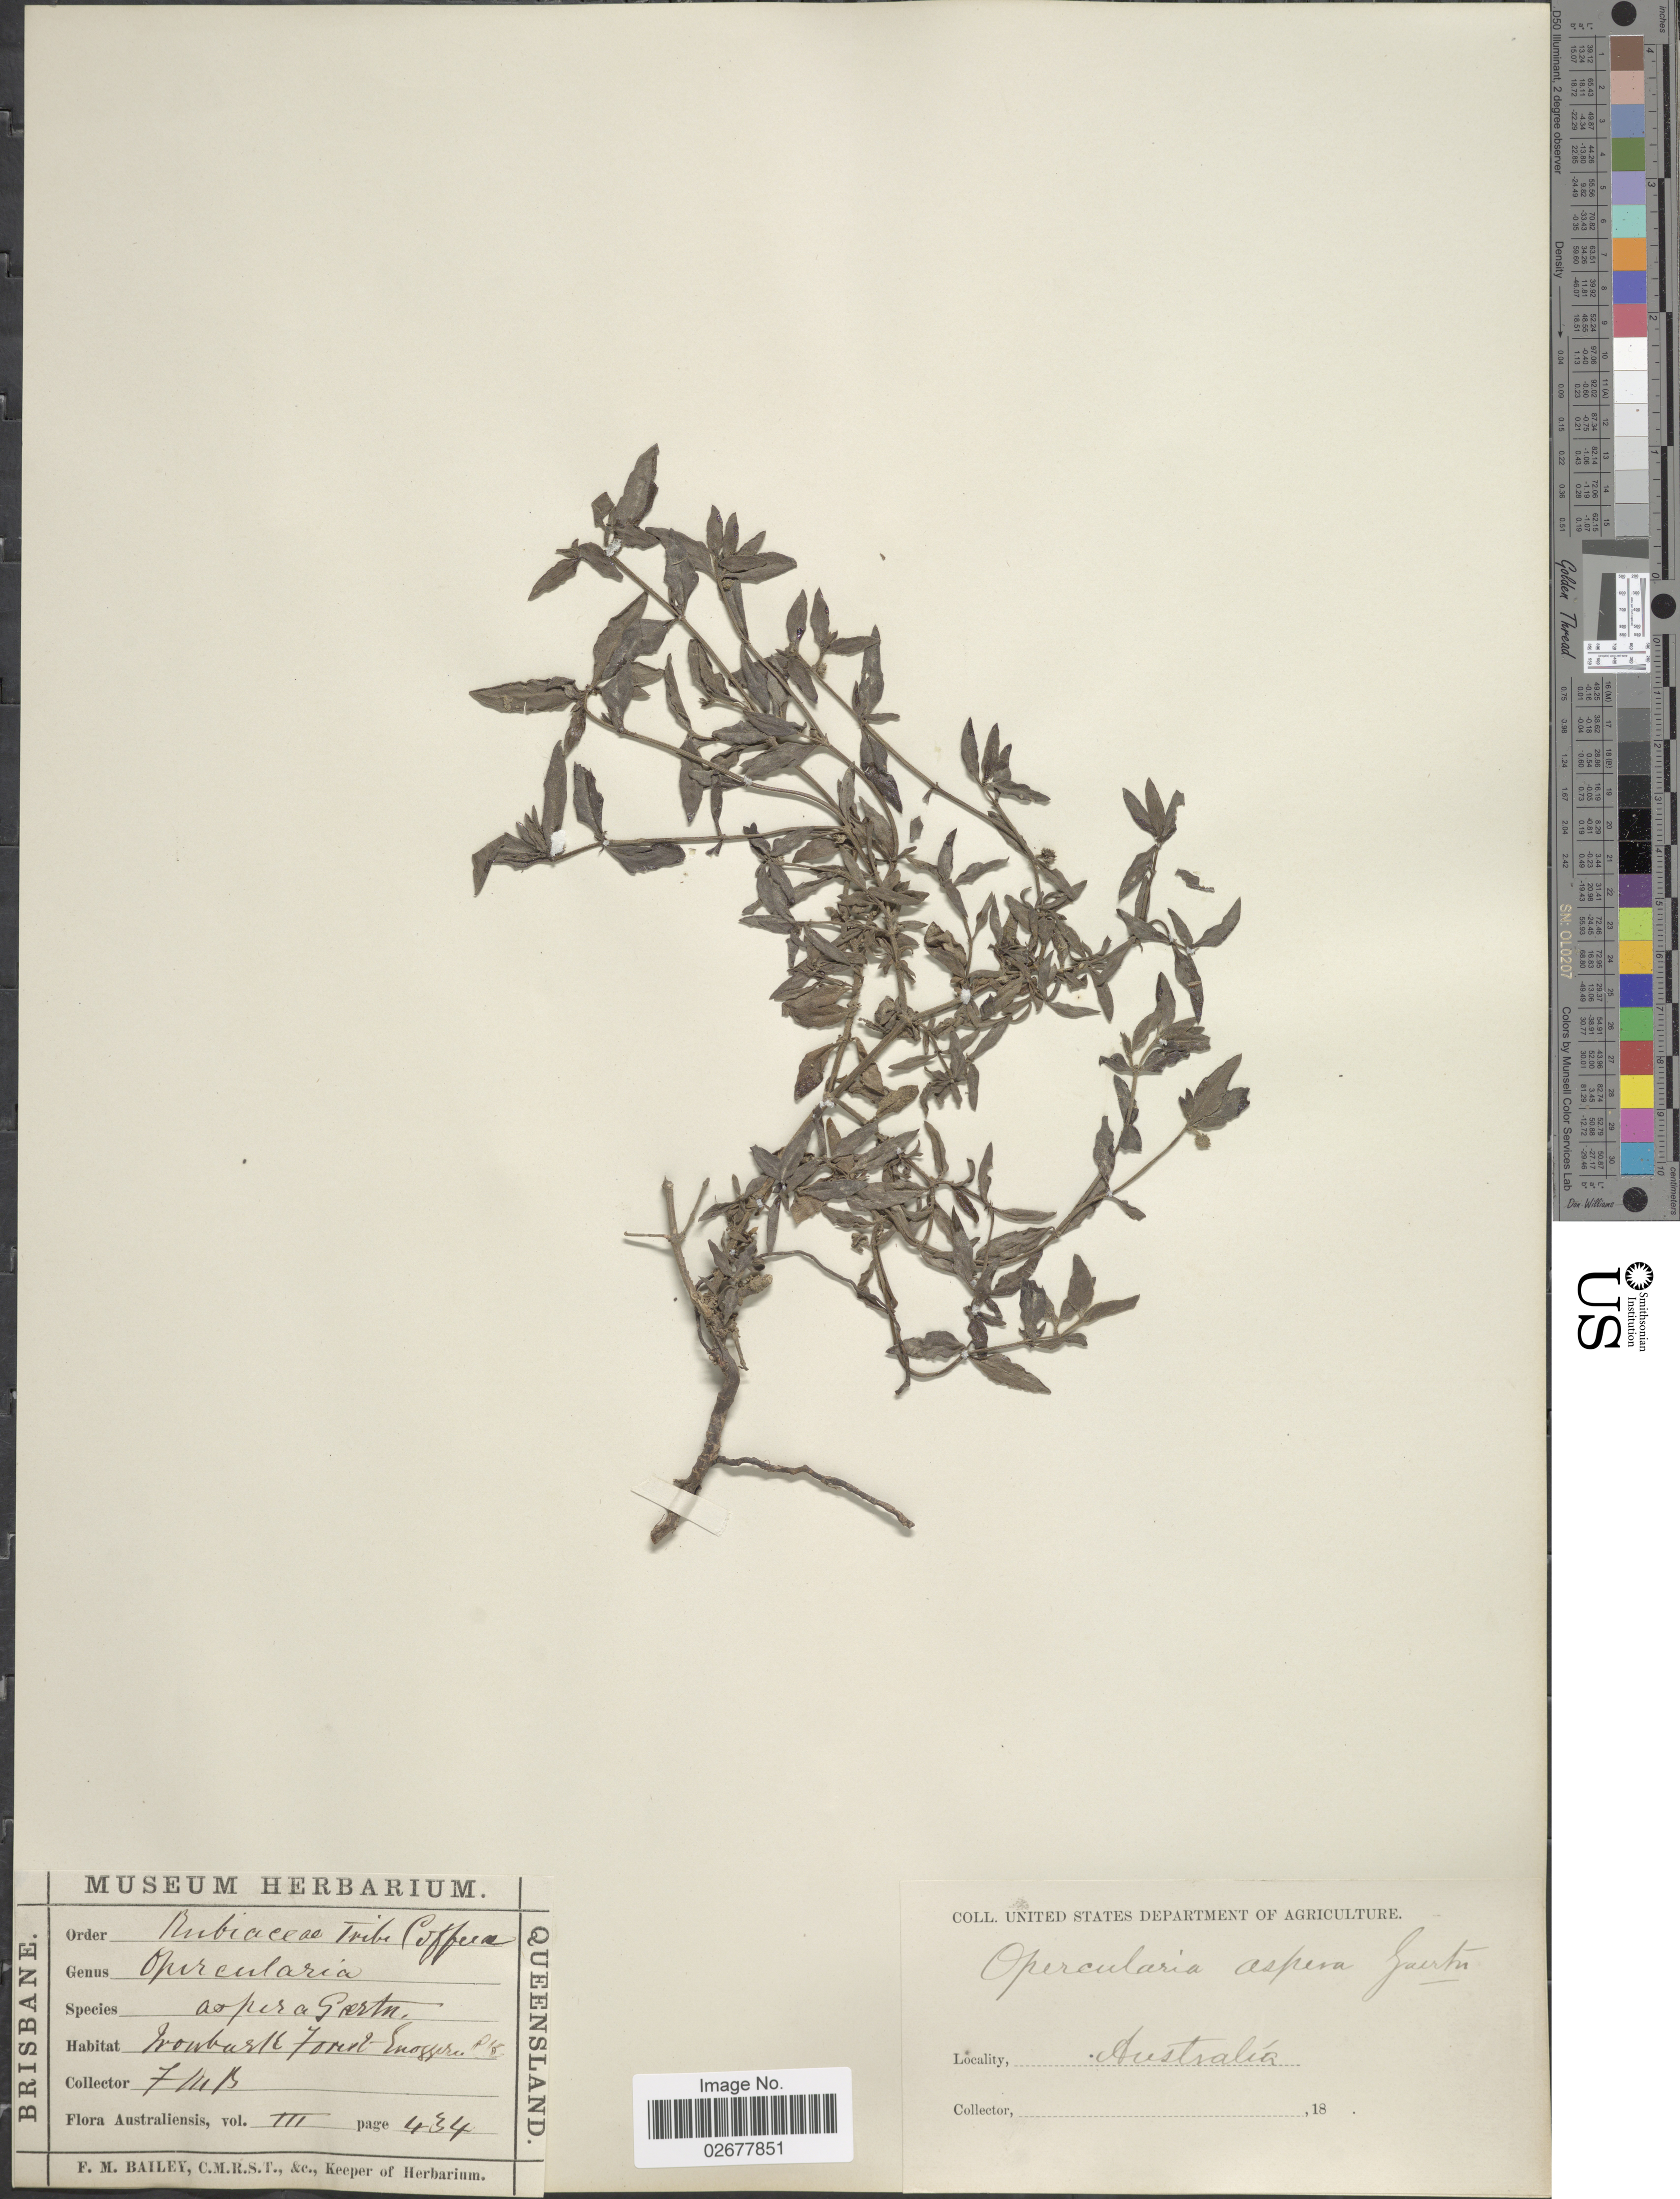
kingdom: Plantae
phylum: Tracheophyta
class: Magnoliopsida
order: Gentianales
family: Rubiaceae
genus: Opercularia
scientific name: Opercularia aspera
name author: Gaertn.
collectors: F. M. Bailey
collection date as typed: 18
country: Australia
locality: Ironbark Forest, Enoggera